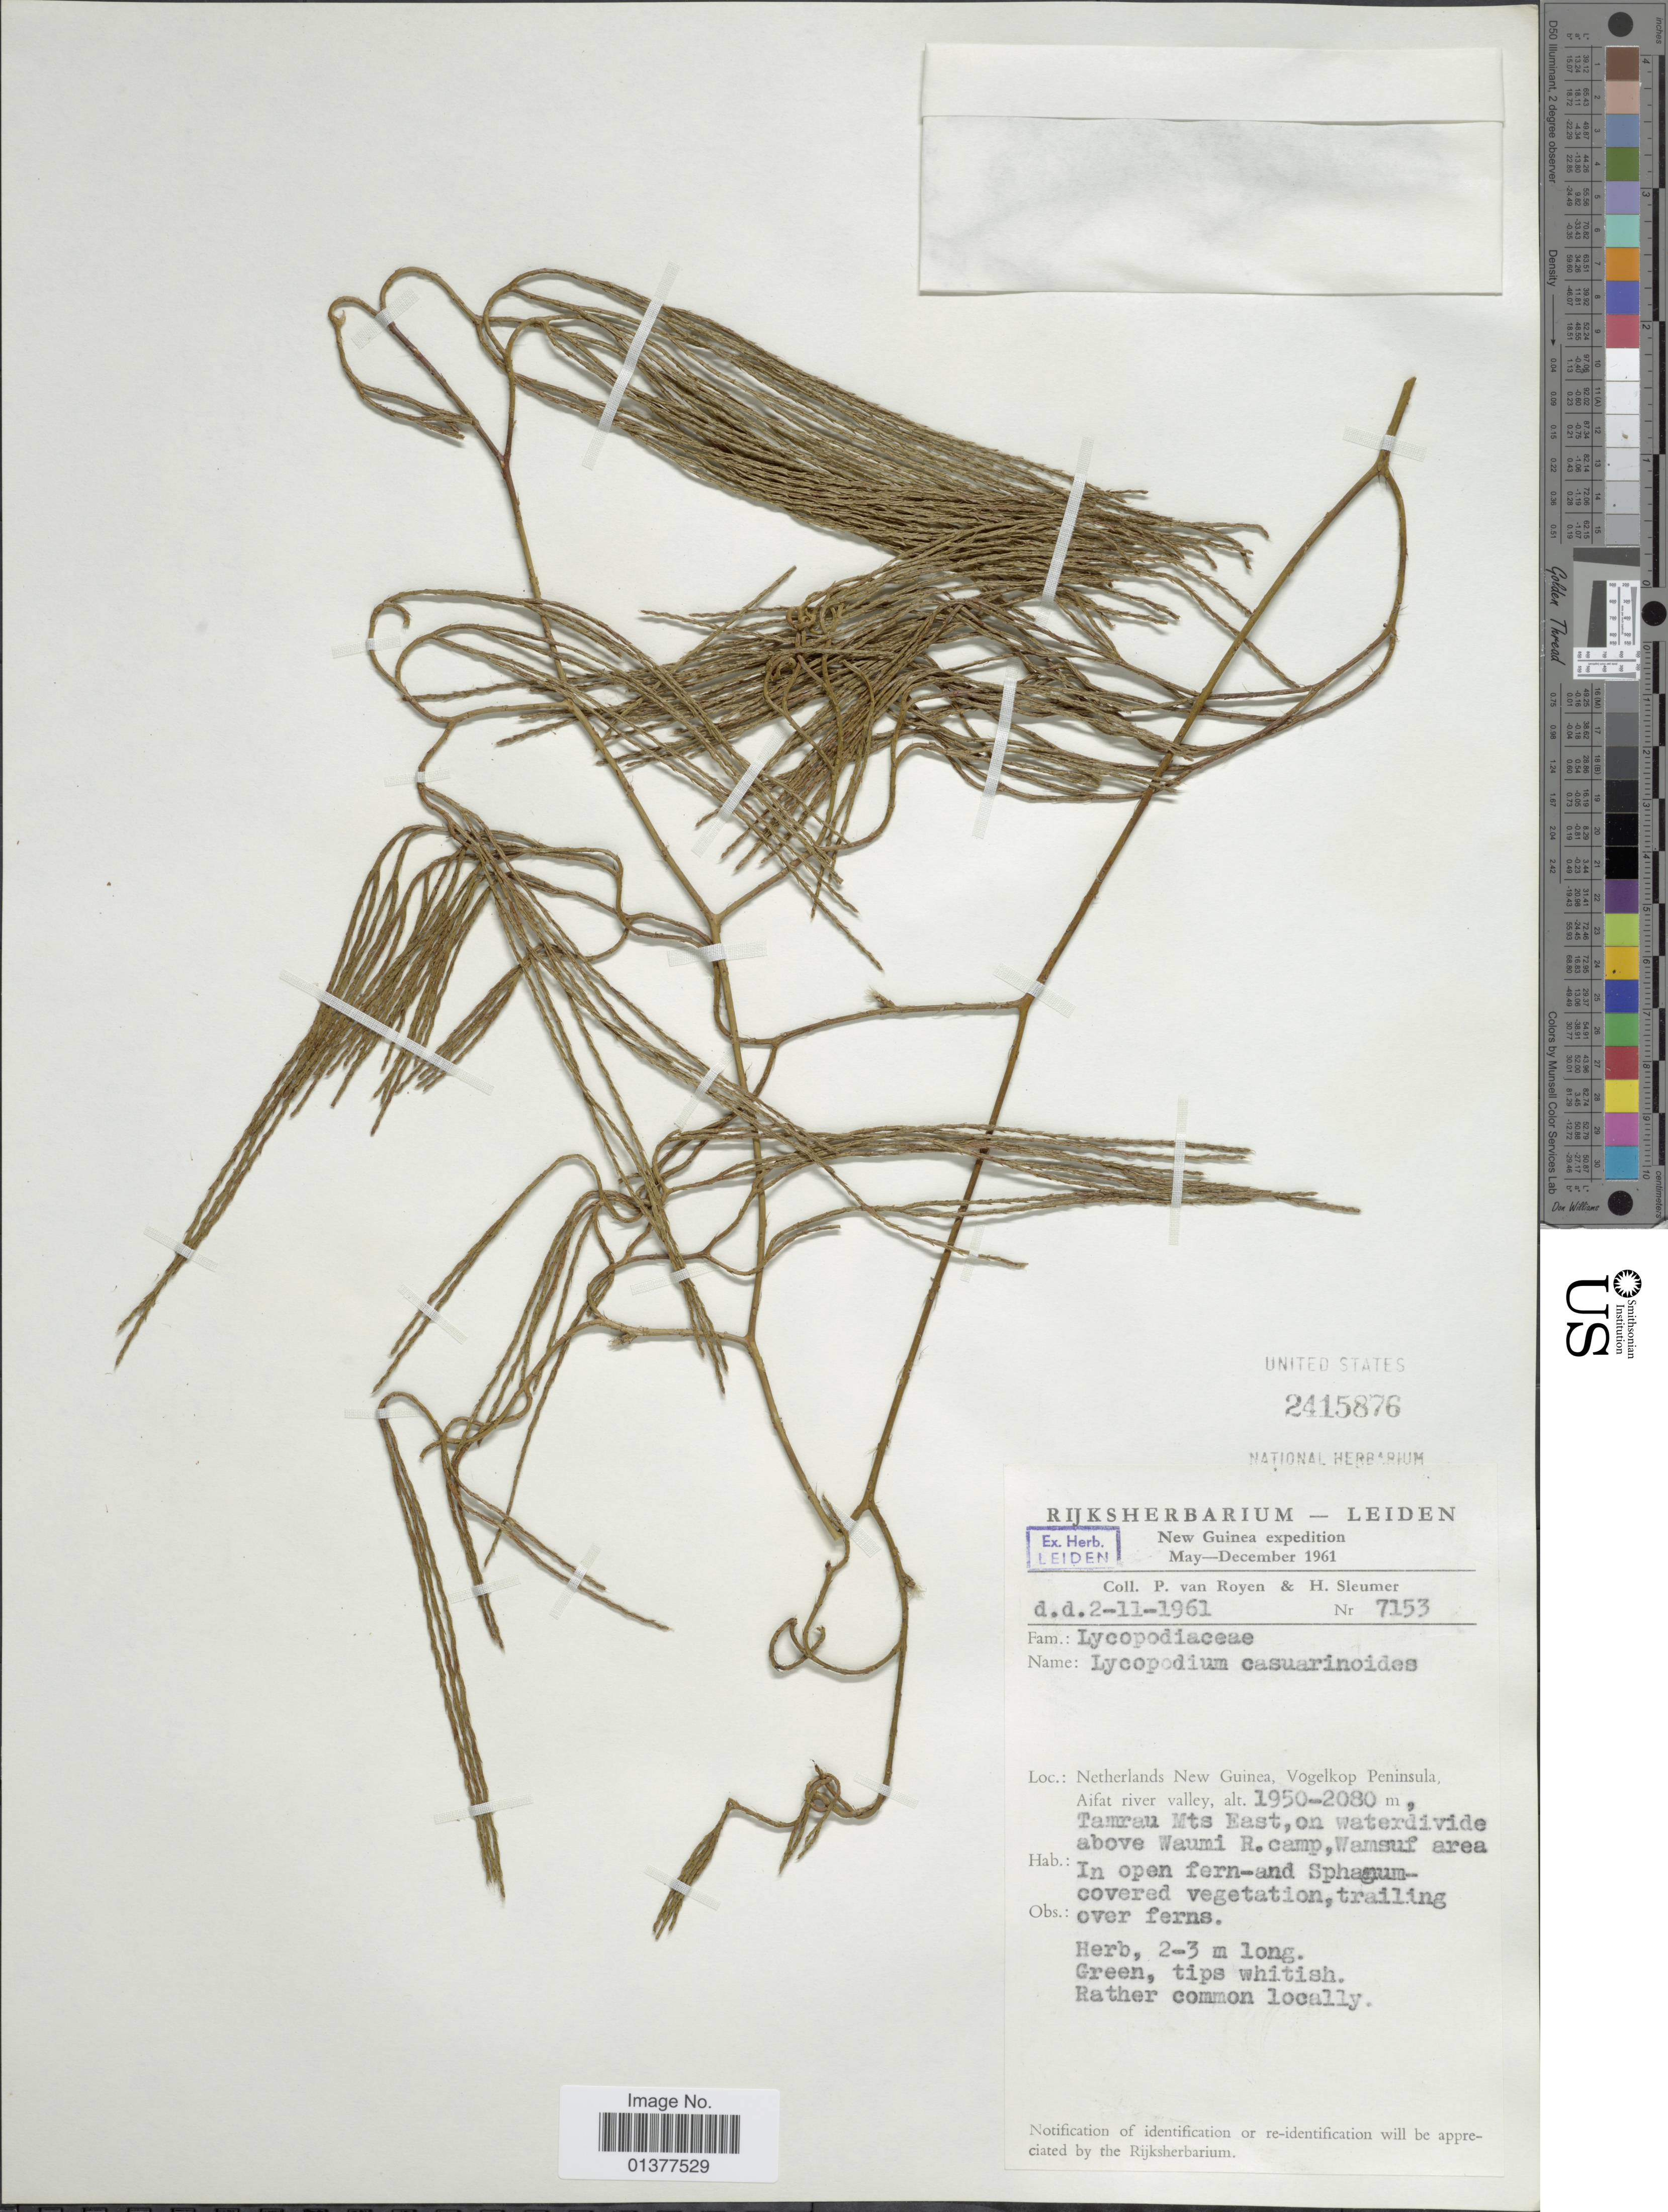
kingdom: Plantae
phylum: Tracheophyta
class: Lycopodiopsida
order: Lycopodiales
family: Lycopodiaceae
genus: Lycopodiastrum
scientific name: Lycopodiastrum casuarinoides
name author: (Spring) Holub ex R.D. Dixit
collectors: P. van Royen & H. O. Sleumer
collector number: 7153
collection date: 1961-11-02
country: Indonesia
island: New Guinea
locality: Netherlands New Guinea,Vogelkop Peninsula, Aifat river valley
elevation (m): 1950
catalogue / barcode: US 2415876